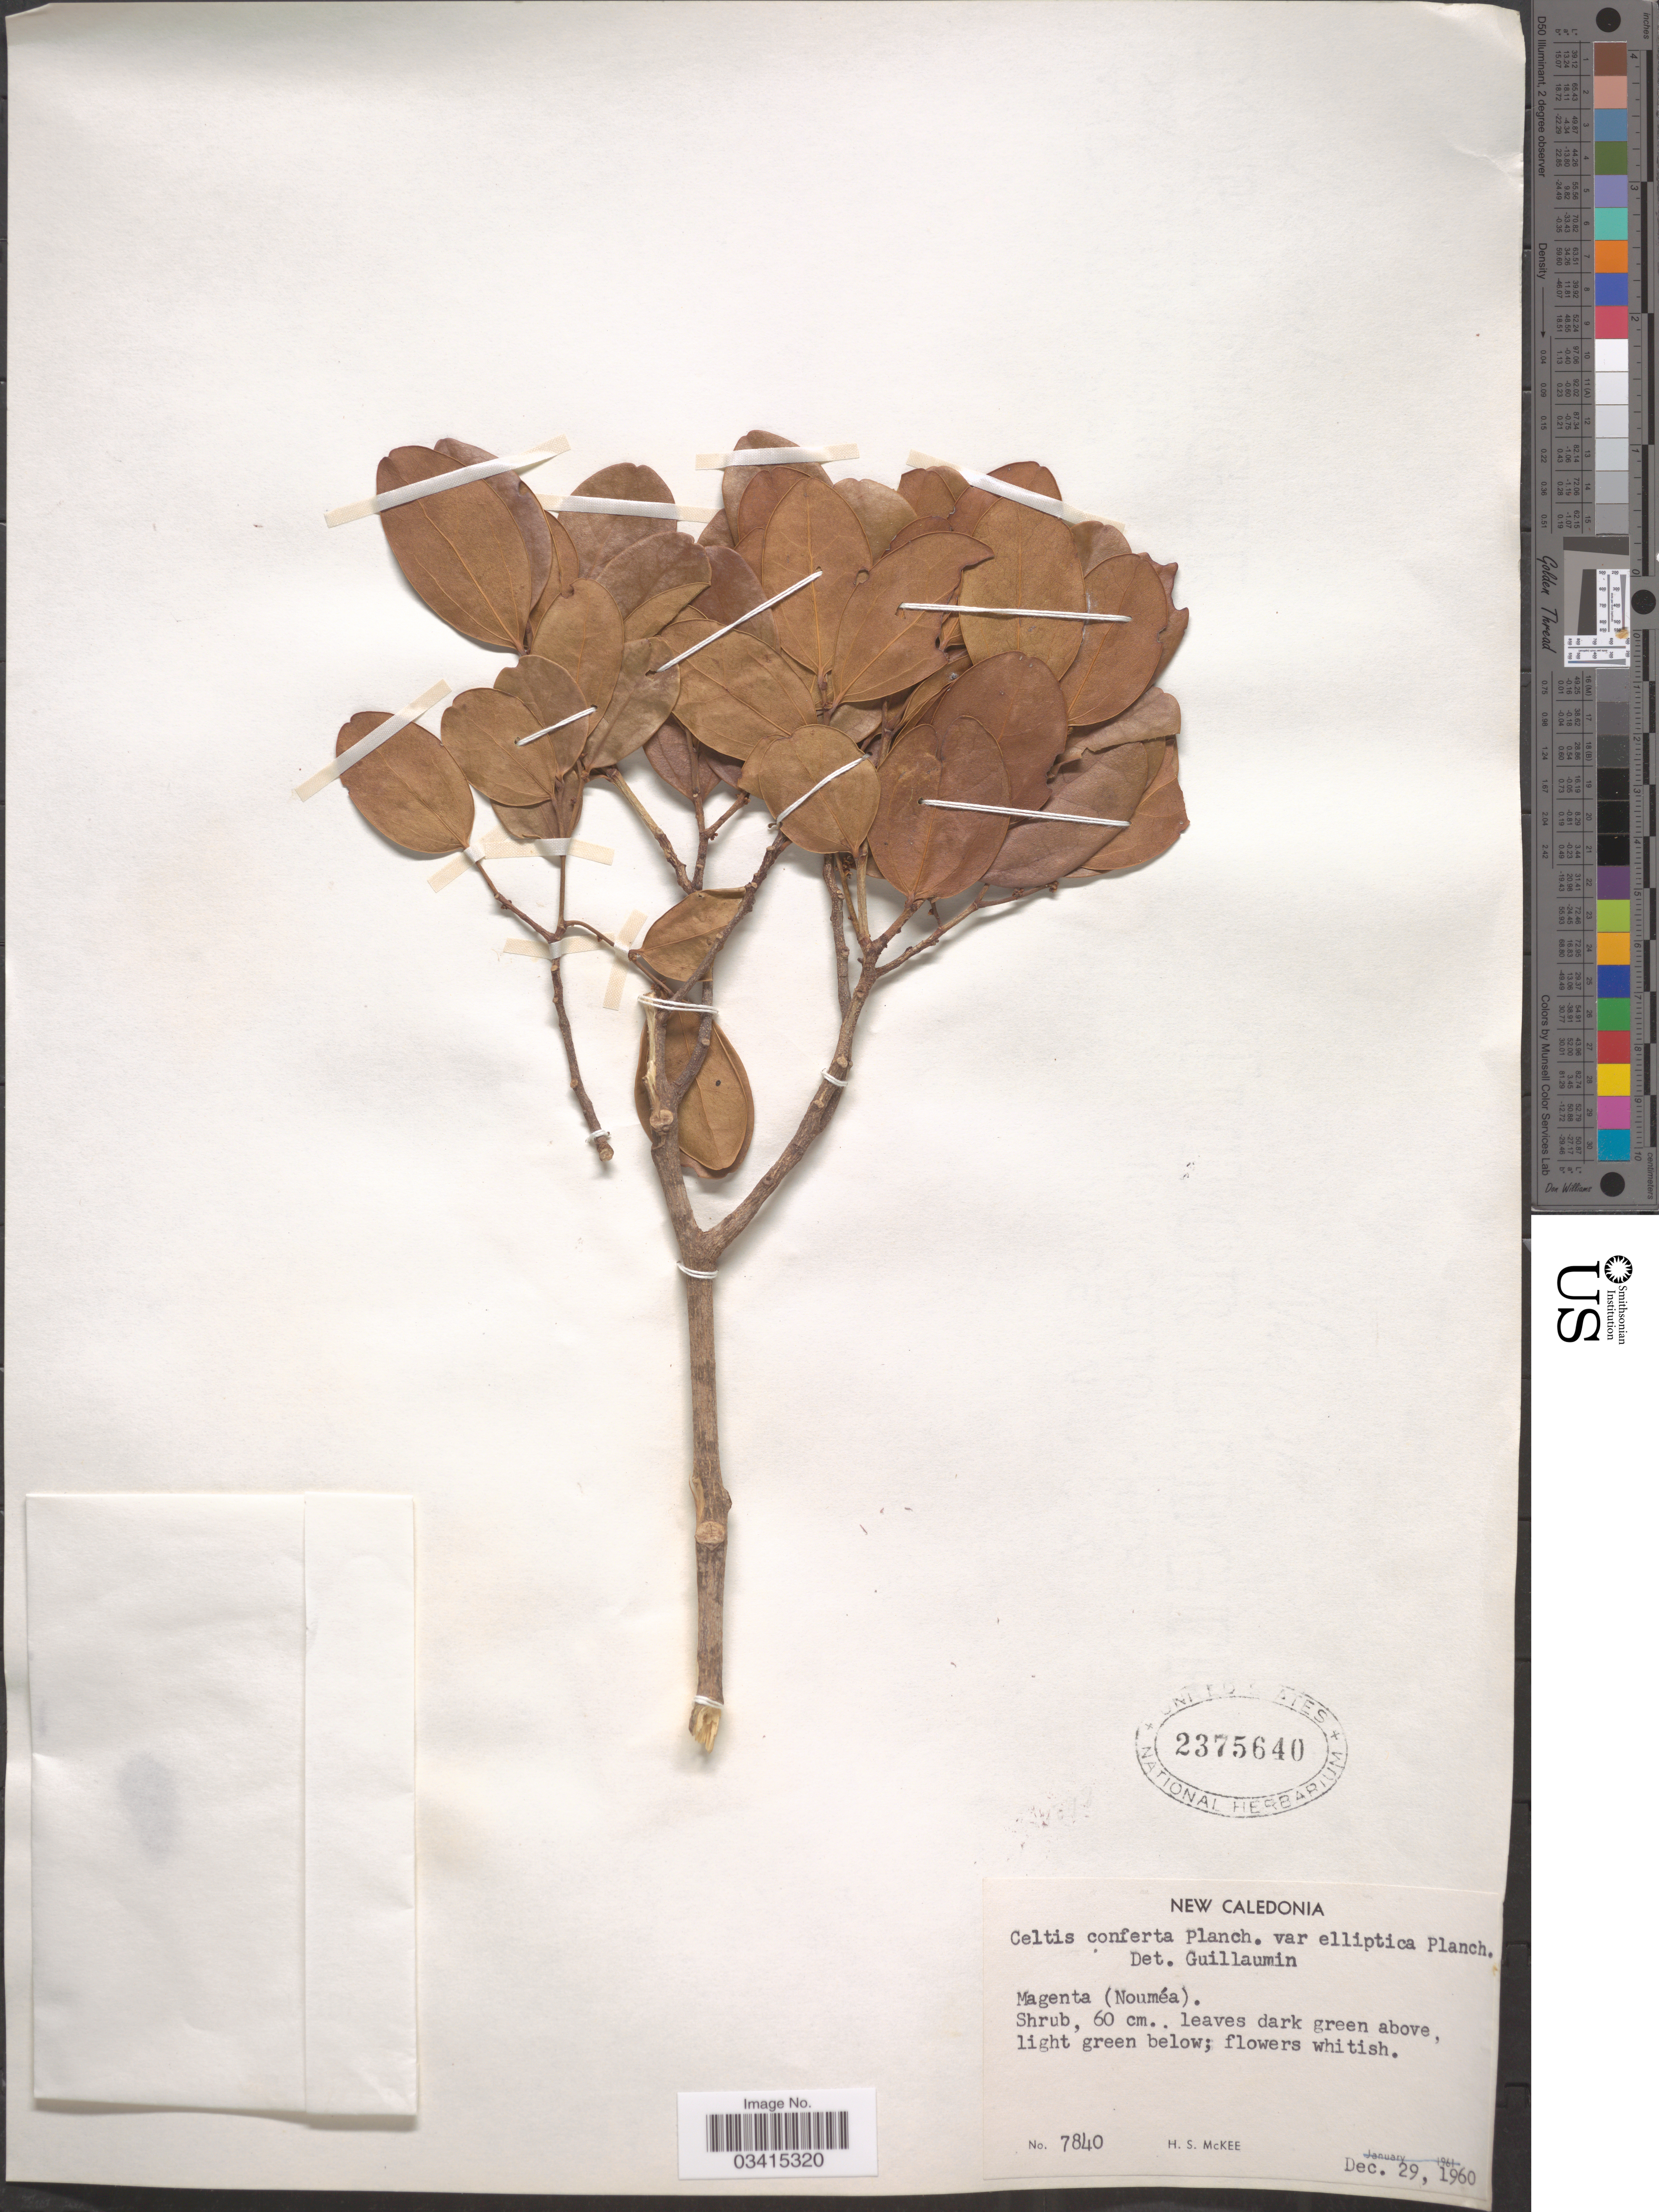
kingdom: Plantae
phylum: Tracheophyta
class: Magnoliopsida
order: Rosales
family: Cannabaceae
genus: Celtis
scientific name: Celtis conferta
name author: Planch.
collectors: H. S. McKee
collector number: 7840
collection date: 1960-12-29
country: New Caledonia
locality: Magenta (Nouméa).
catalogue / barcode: US 2375640